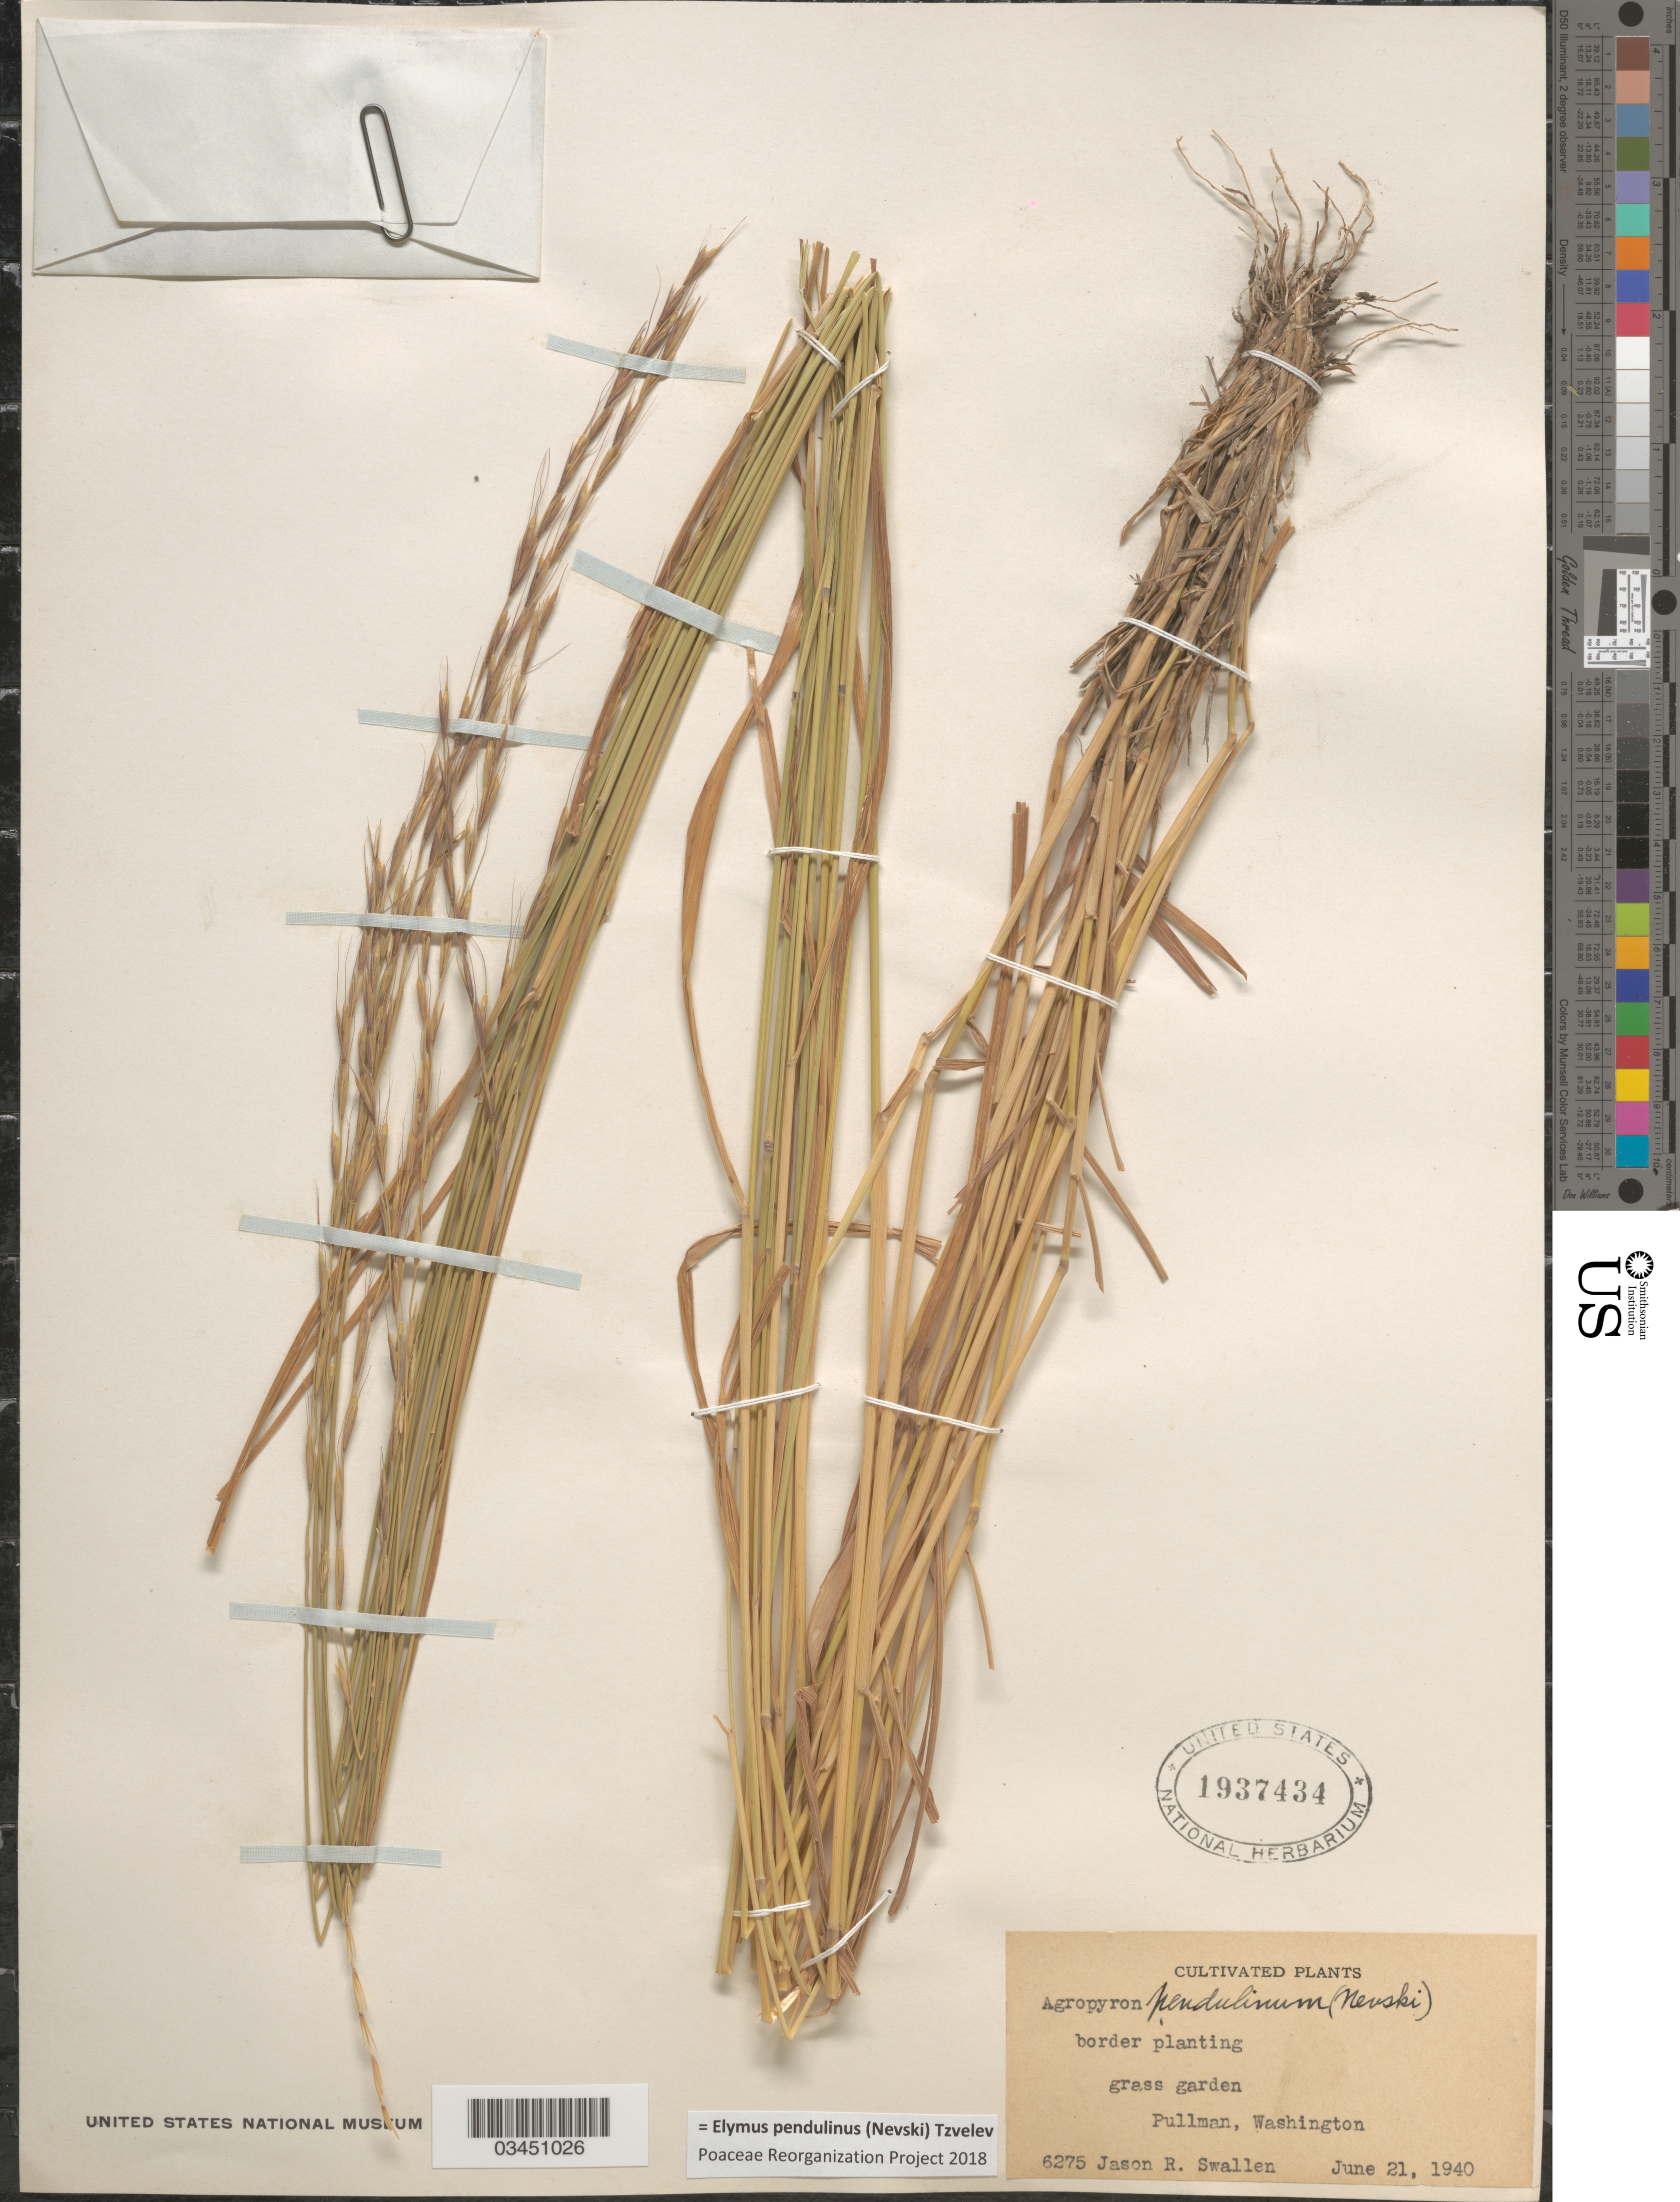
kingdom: Plantae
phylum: Tracheophyta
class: Liliopsida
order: Poales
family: Poaceae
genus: Elymus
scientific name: Elymus pendulinus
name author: (Nevski) Tzvelev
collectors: J. R. Swallen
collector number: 6275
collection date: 1940-06-21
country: United States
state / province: Washington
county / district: Whitman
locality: Border planting grass garden. Pullman.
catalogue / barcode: US 1937434